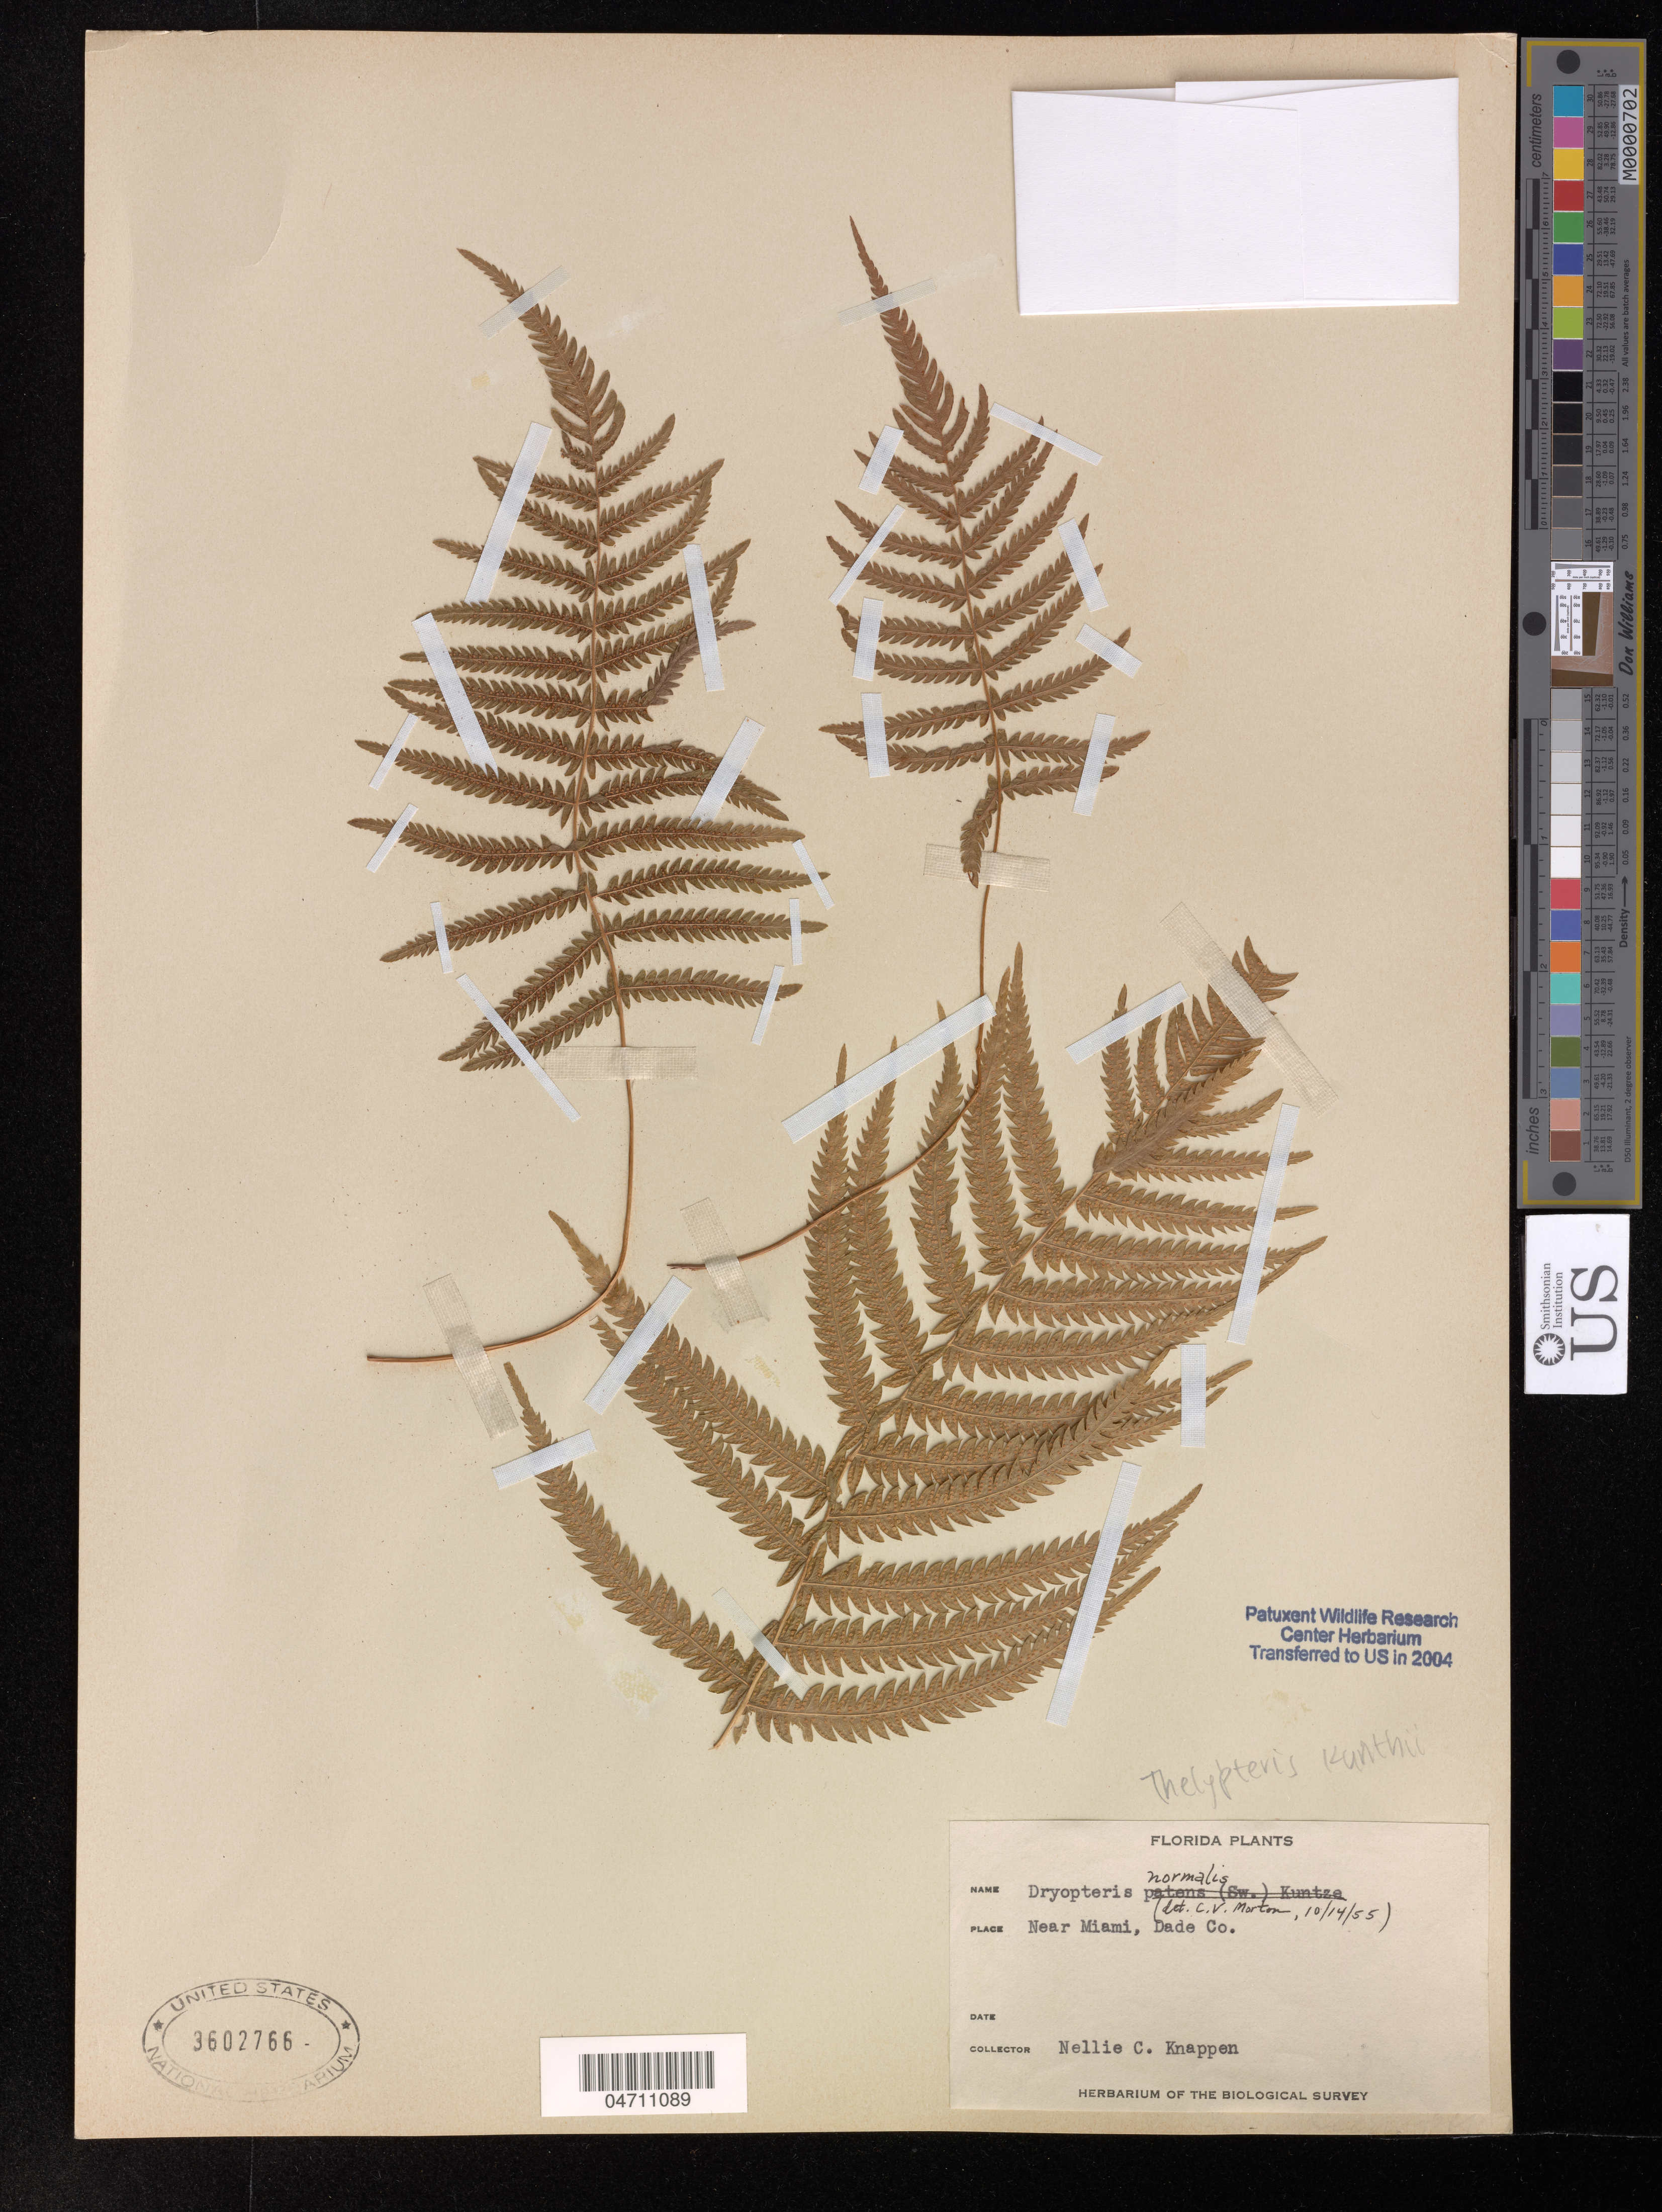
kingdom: Plantae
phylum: Tracheophyta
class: Polypodiopsida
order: Polypodiales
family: Thelypteridaceae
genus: Thelypteris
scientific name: Thelypteris kunthii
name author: (Desv.) C.V. Morton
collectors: N. Knappen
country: United States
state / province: Florida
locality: Near Miami, Dade Co.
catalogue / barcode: US 3602766